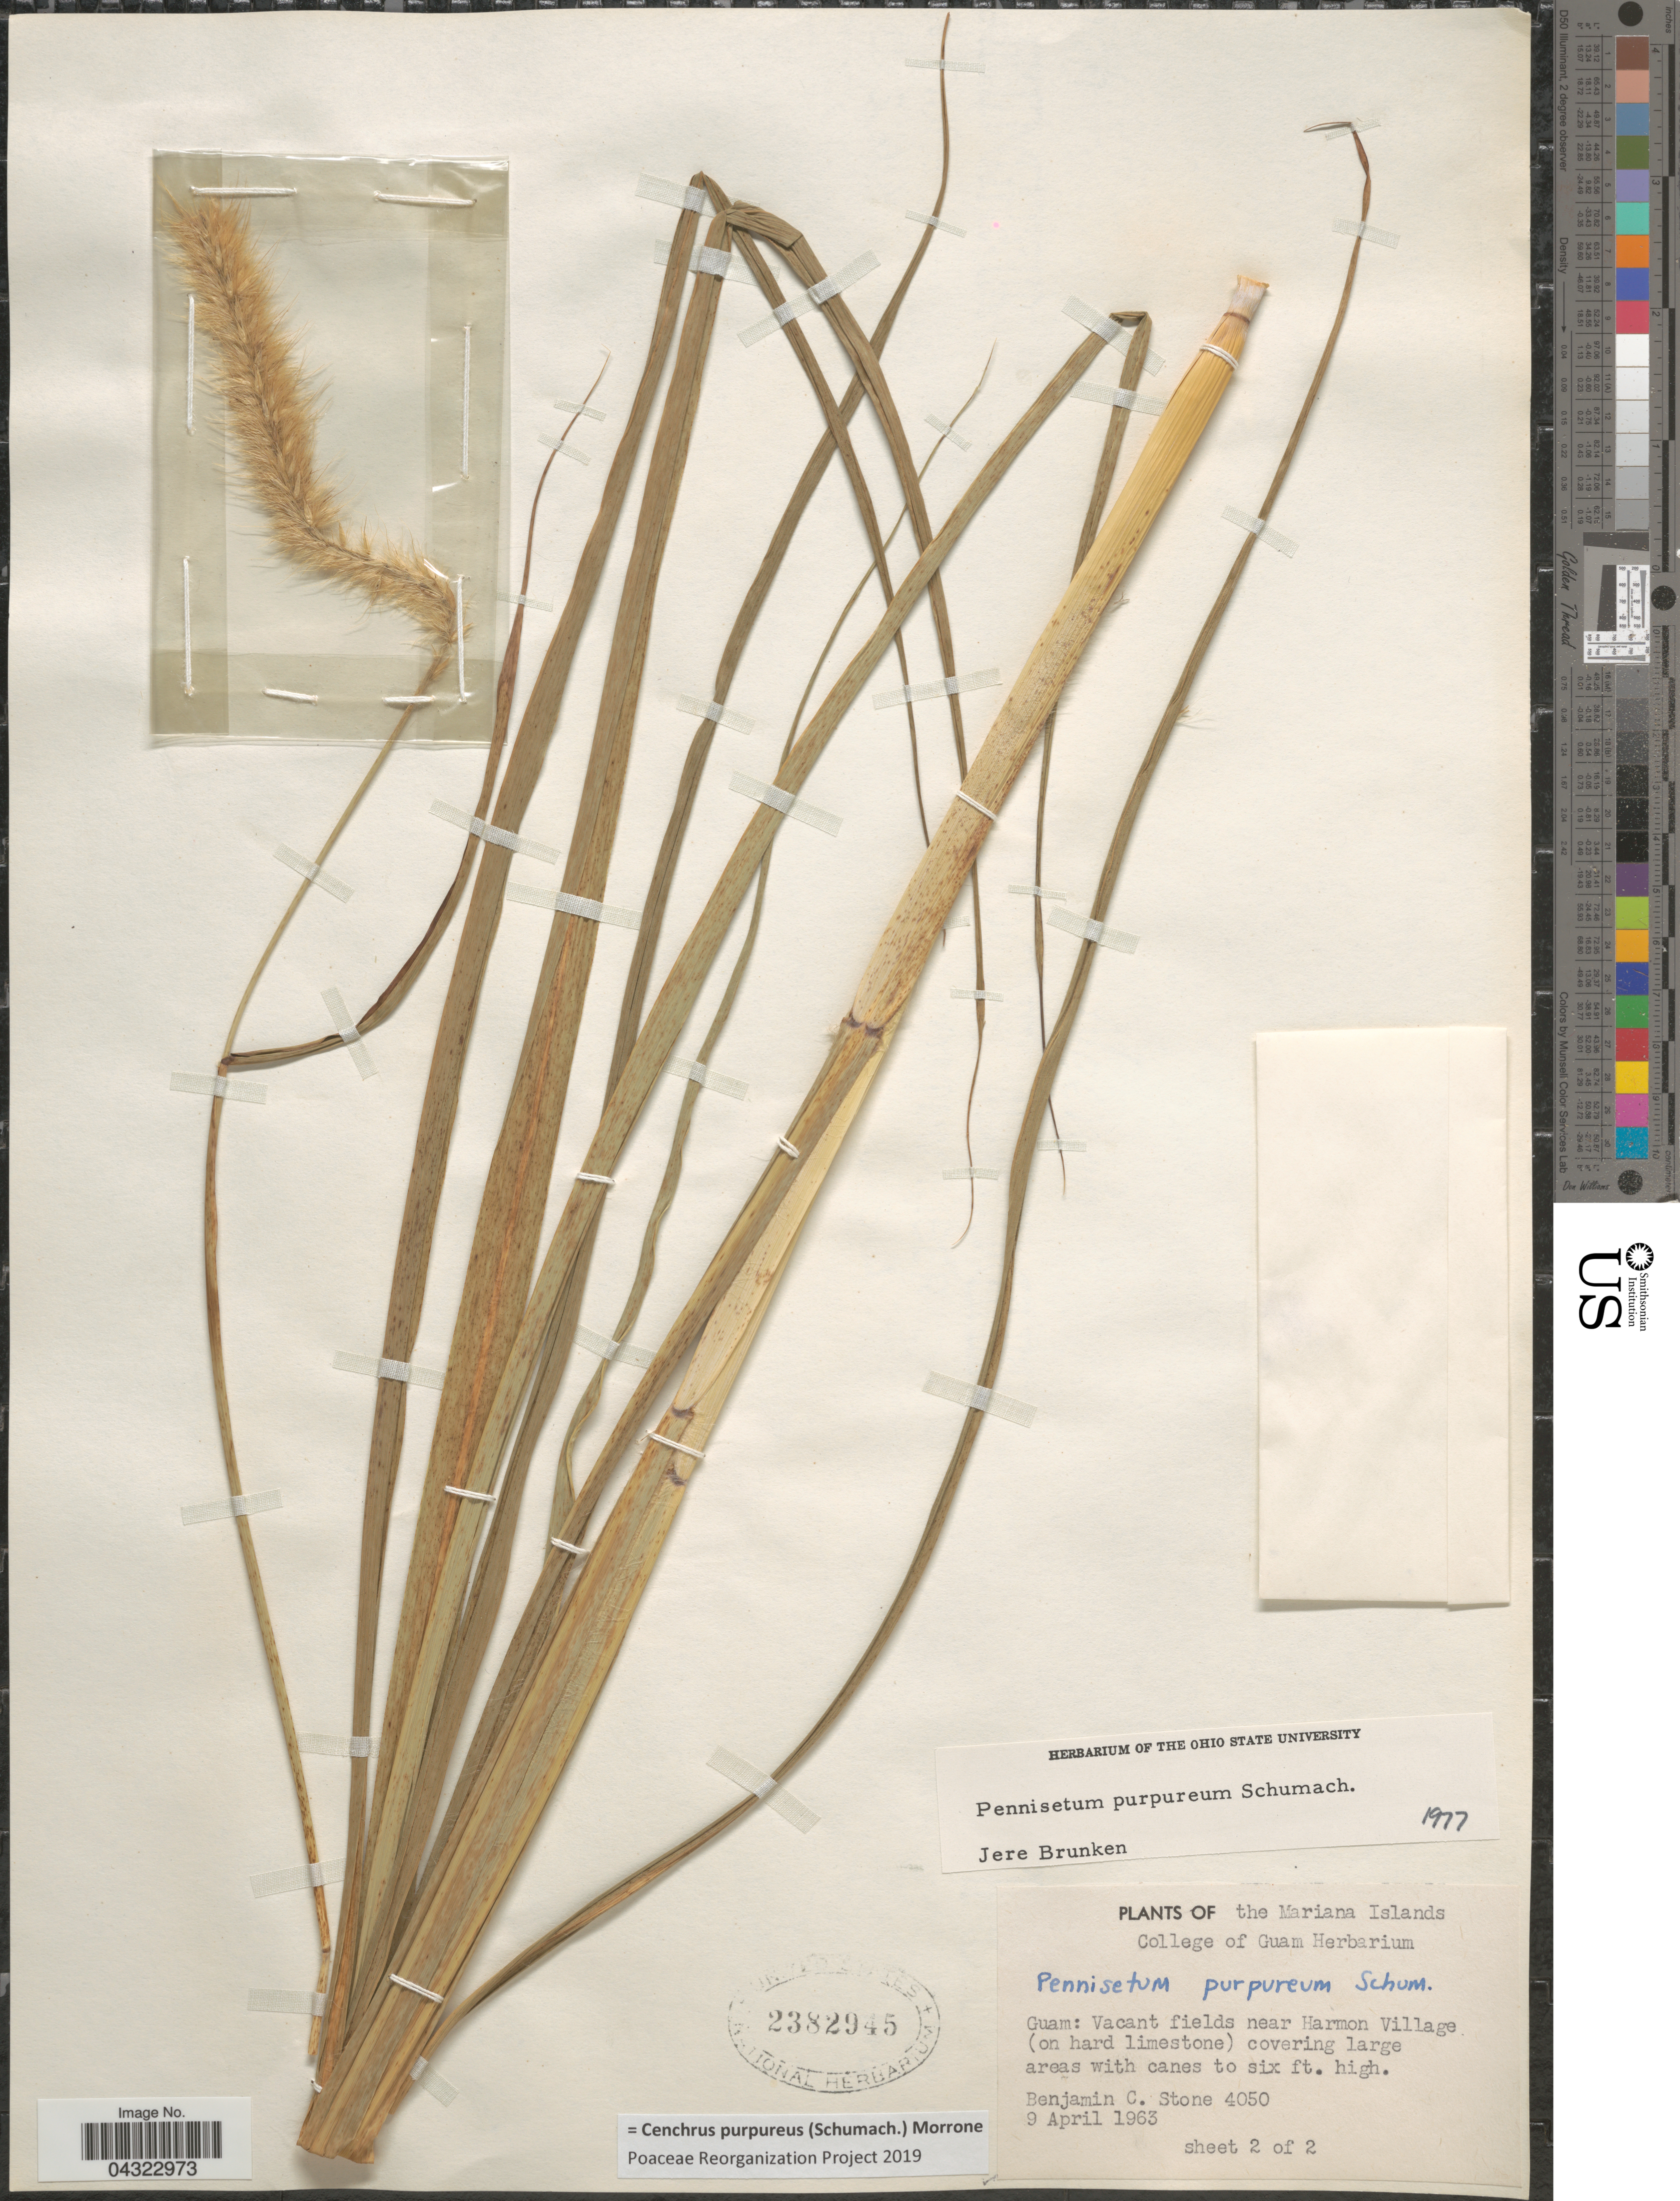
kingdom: Plantae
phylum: Tracheophyta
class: Liliopsida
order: Poales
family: Poaceae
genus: Cenchrus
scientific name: Cenchrus purpureus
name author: (Schumach.) Morrone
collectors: B. C. Stone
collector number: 4050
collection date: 1963-04-09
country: Guam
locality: The Mariana Islands. Guam: Vacant fields near Harmon Village (on hard limestone) covering large areas with canes to six ft. high.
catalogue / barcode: US 2382945